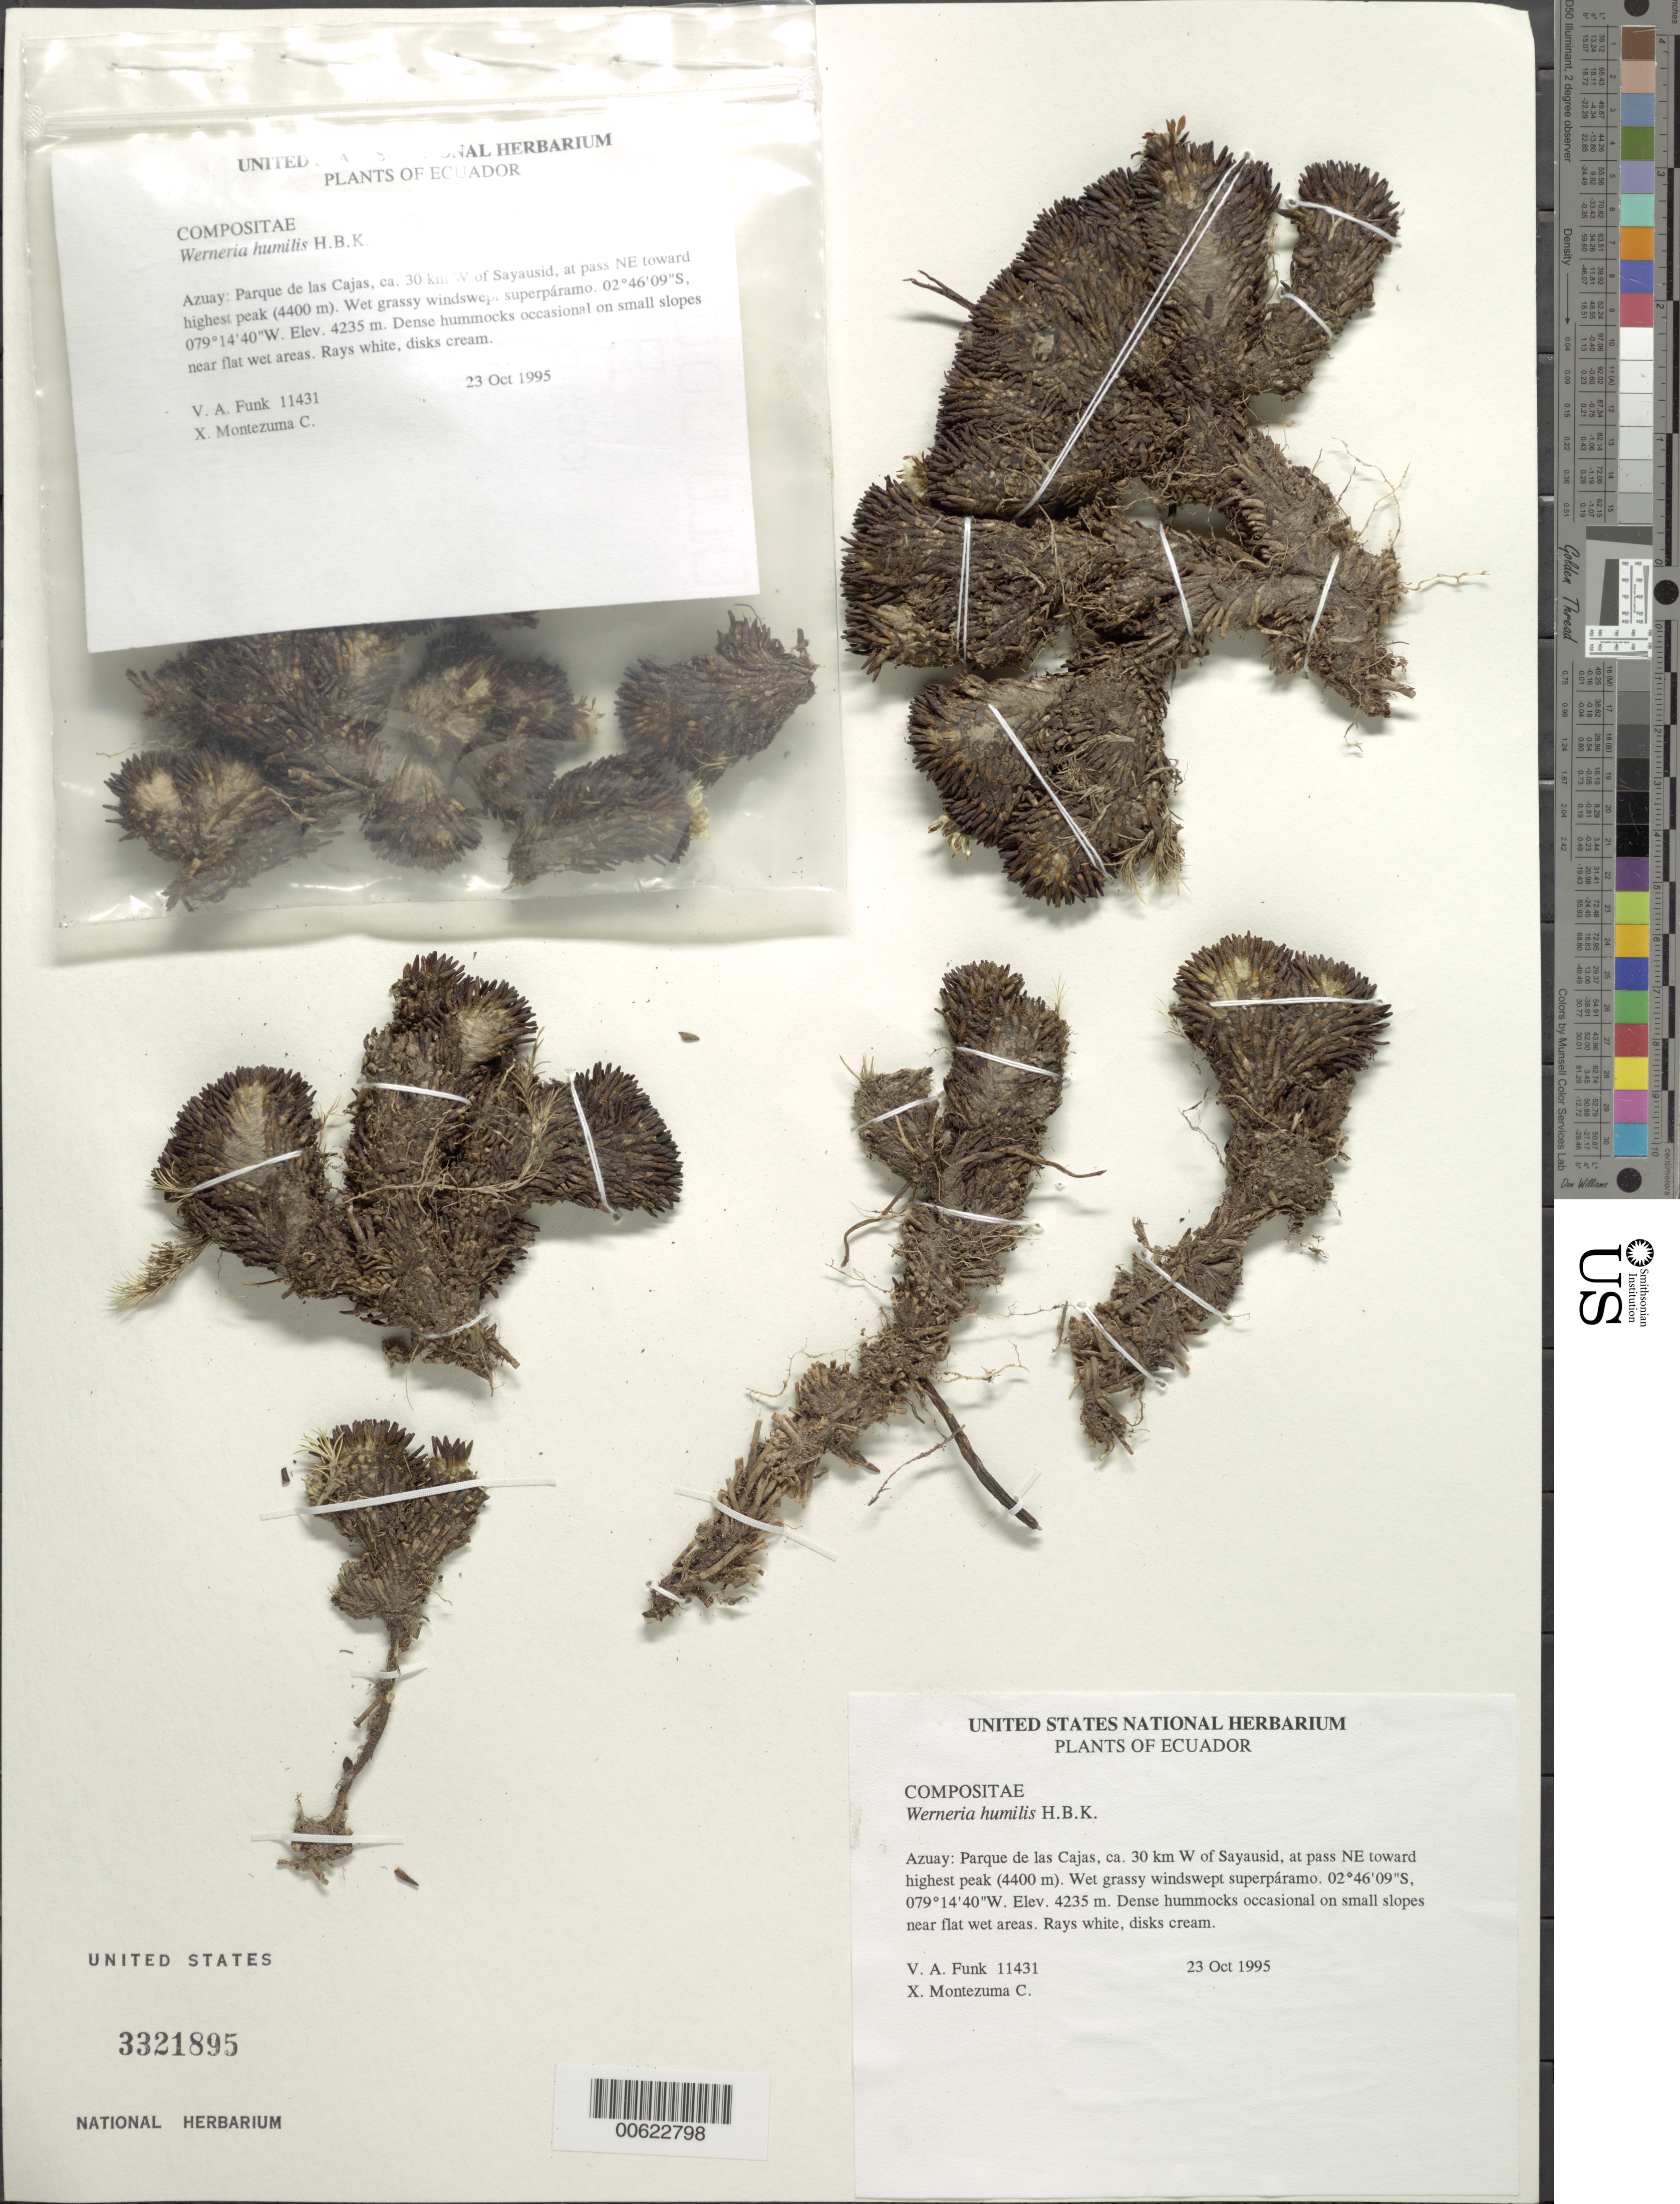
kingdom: Plantae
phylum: Tracheophyta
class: Magnoliopsida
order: Asterales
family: Asteraceae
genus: Xenophyllum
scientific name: Xenophyllum humile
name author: (Kunth) V.A. Funk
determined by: Funk, Vicki A., (BOT), Smithsonian Institution - National Museum of Natural History (UNITED STATES)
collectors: V. Funk & X. Montezuma C.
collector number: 11431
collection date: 1995-10-23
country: Ecuador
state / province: Azuay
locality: Parque de las Cajas, ca. 30 km W of Sayausid, at pass NE toward highest peak (4400 m).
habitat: Wet grassy windswept superpáramo. Small slopes near flat wet areas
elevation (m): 4235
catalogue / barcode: US 3321895